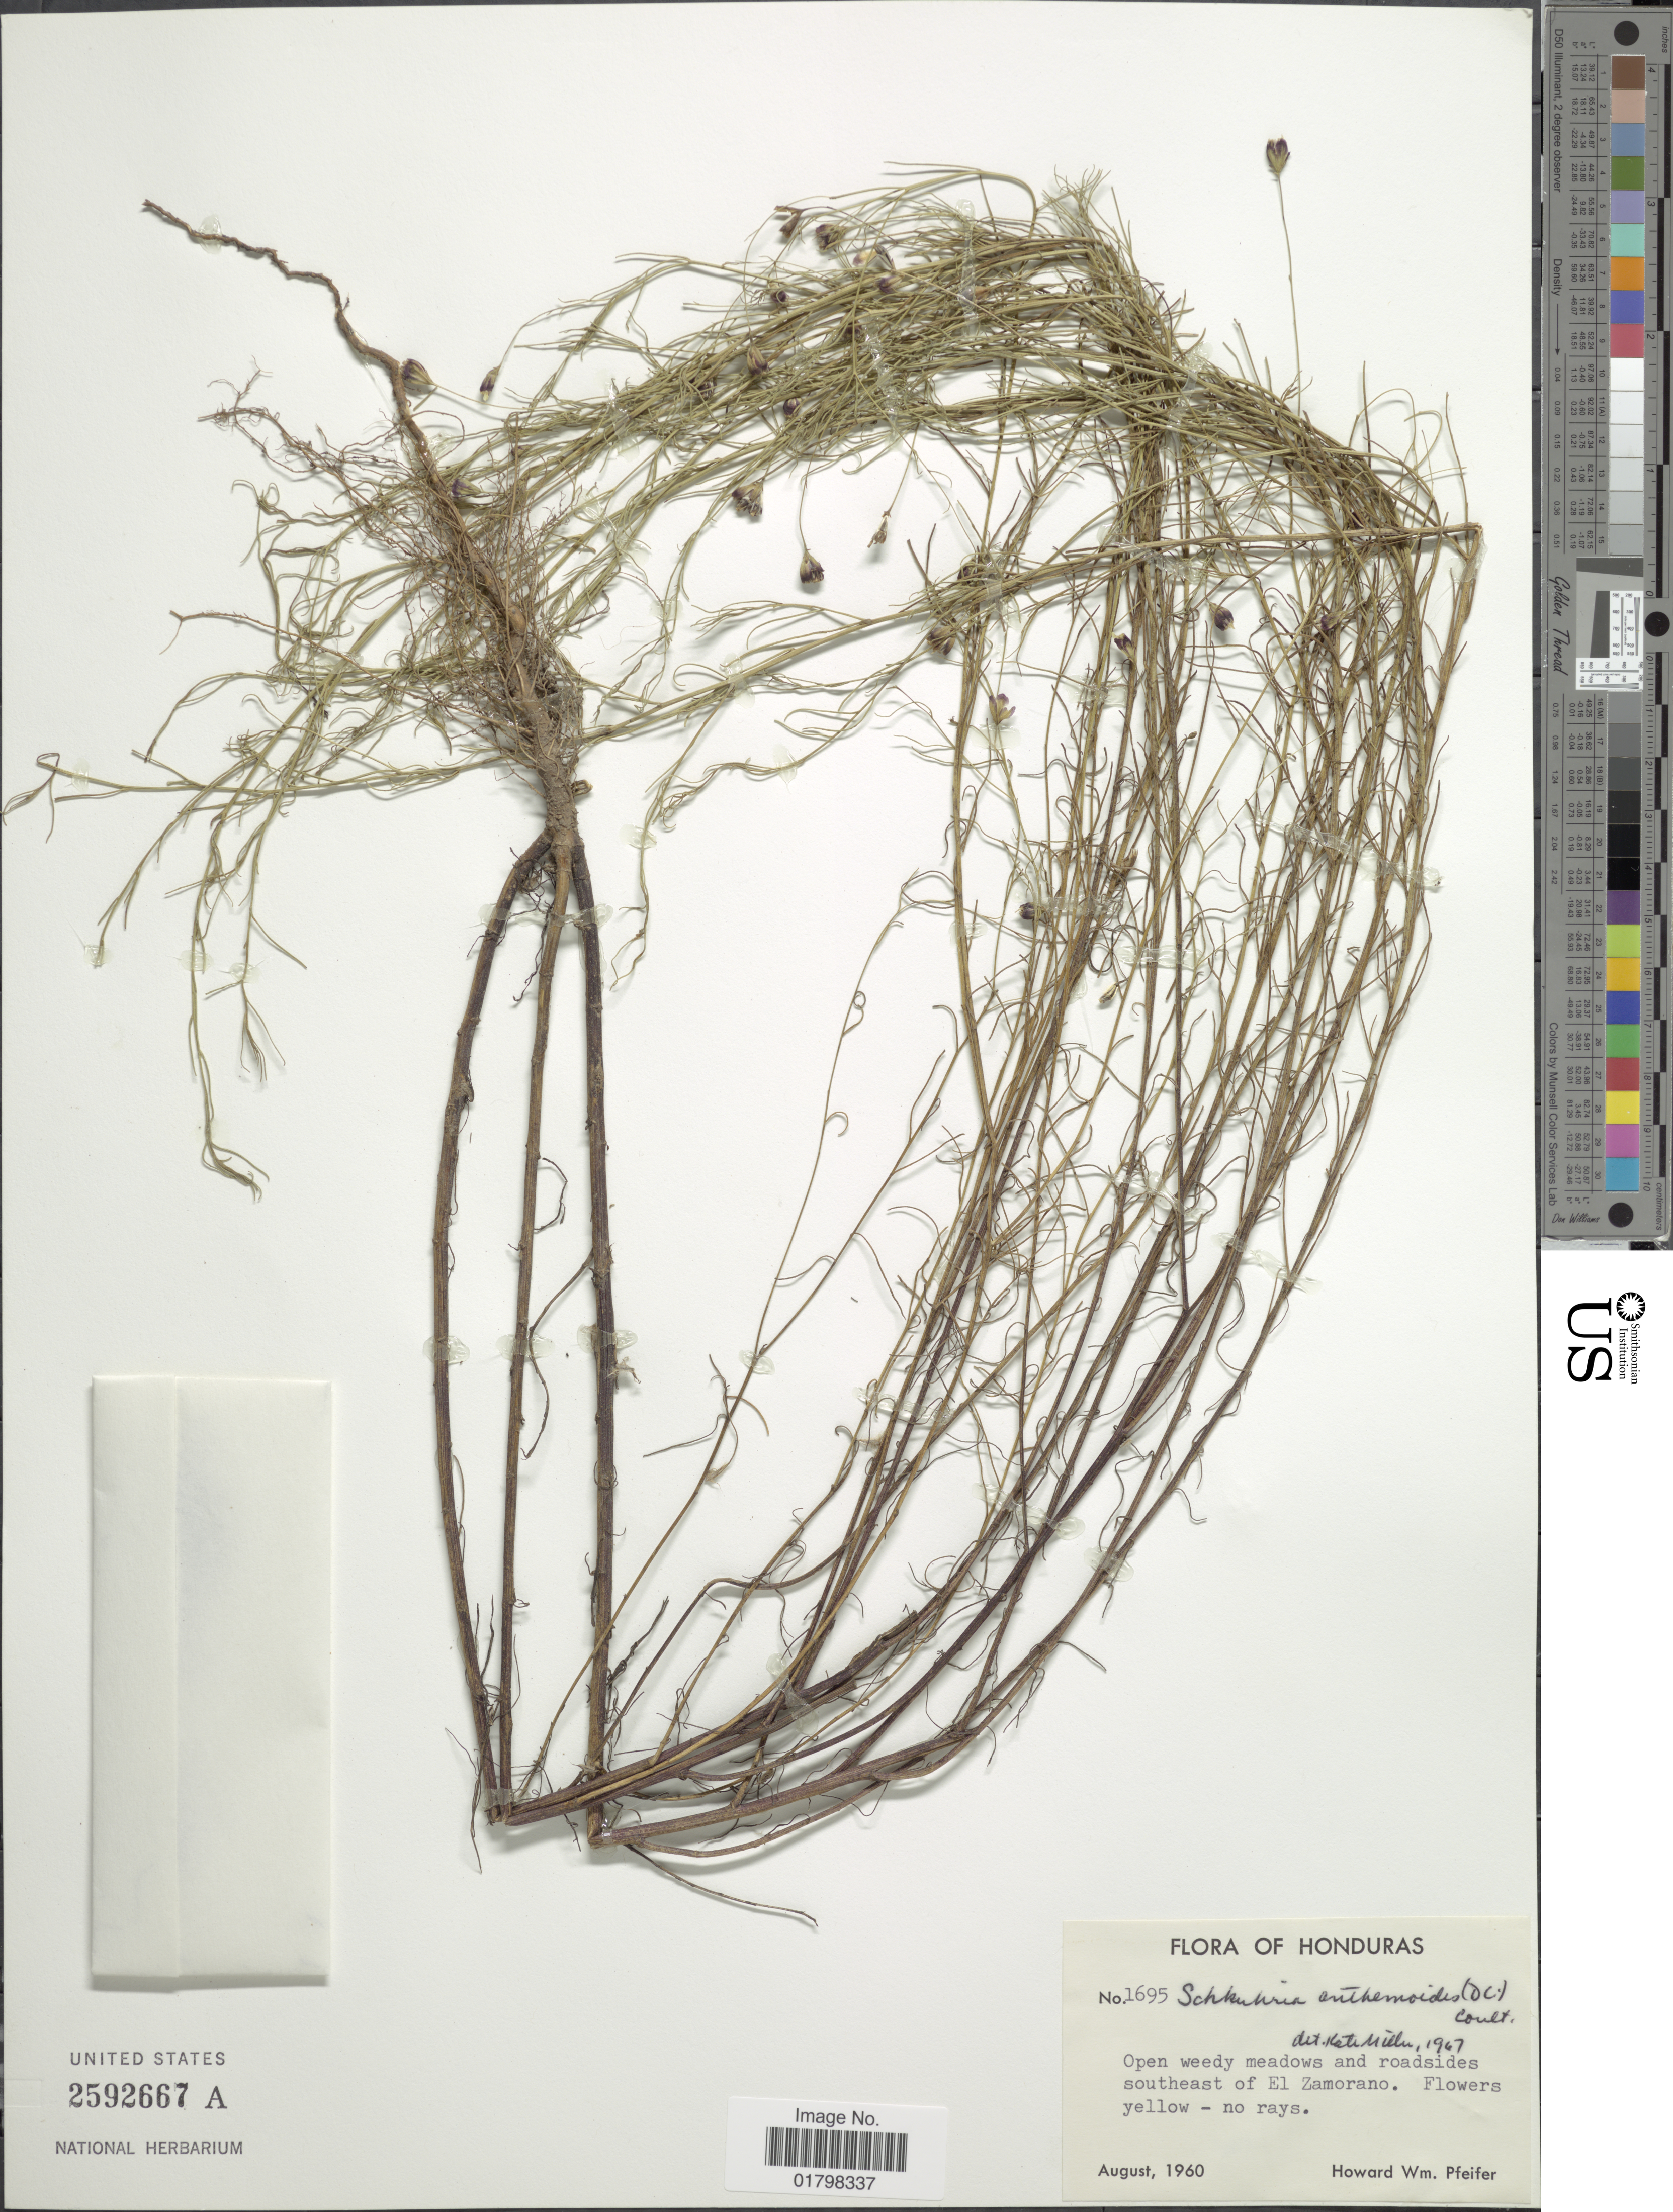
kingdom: Plantae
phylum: Tracheophyta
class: Magnoliopsida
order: Asterales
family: Asteraceae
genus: Schkuhria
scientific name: Schkuhria wislizeni var. frustrata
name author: S.F. Blake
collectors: H. W. Pfeifer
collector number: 1695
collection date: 1960-08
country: Honduras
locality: Southeast of El Zamorano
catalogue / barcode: US 2592667A